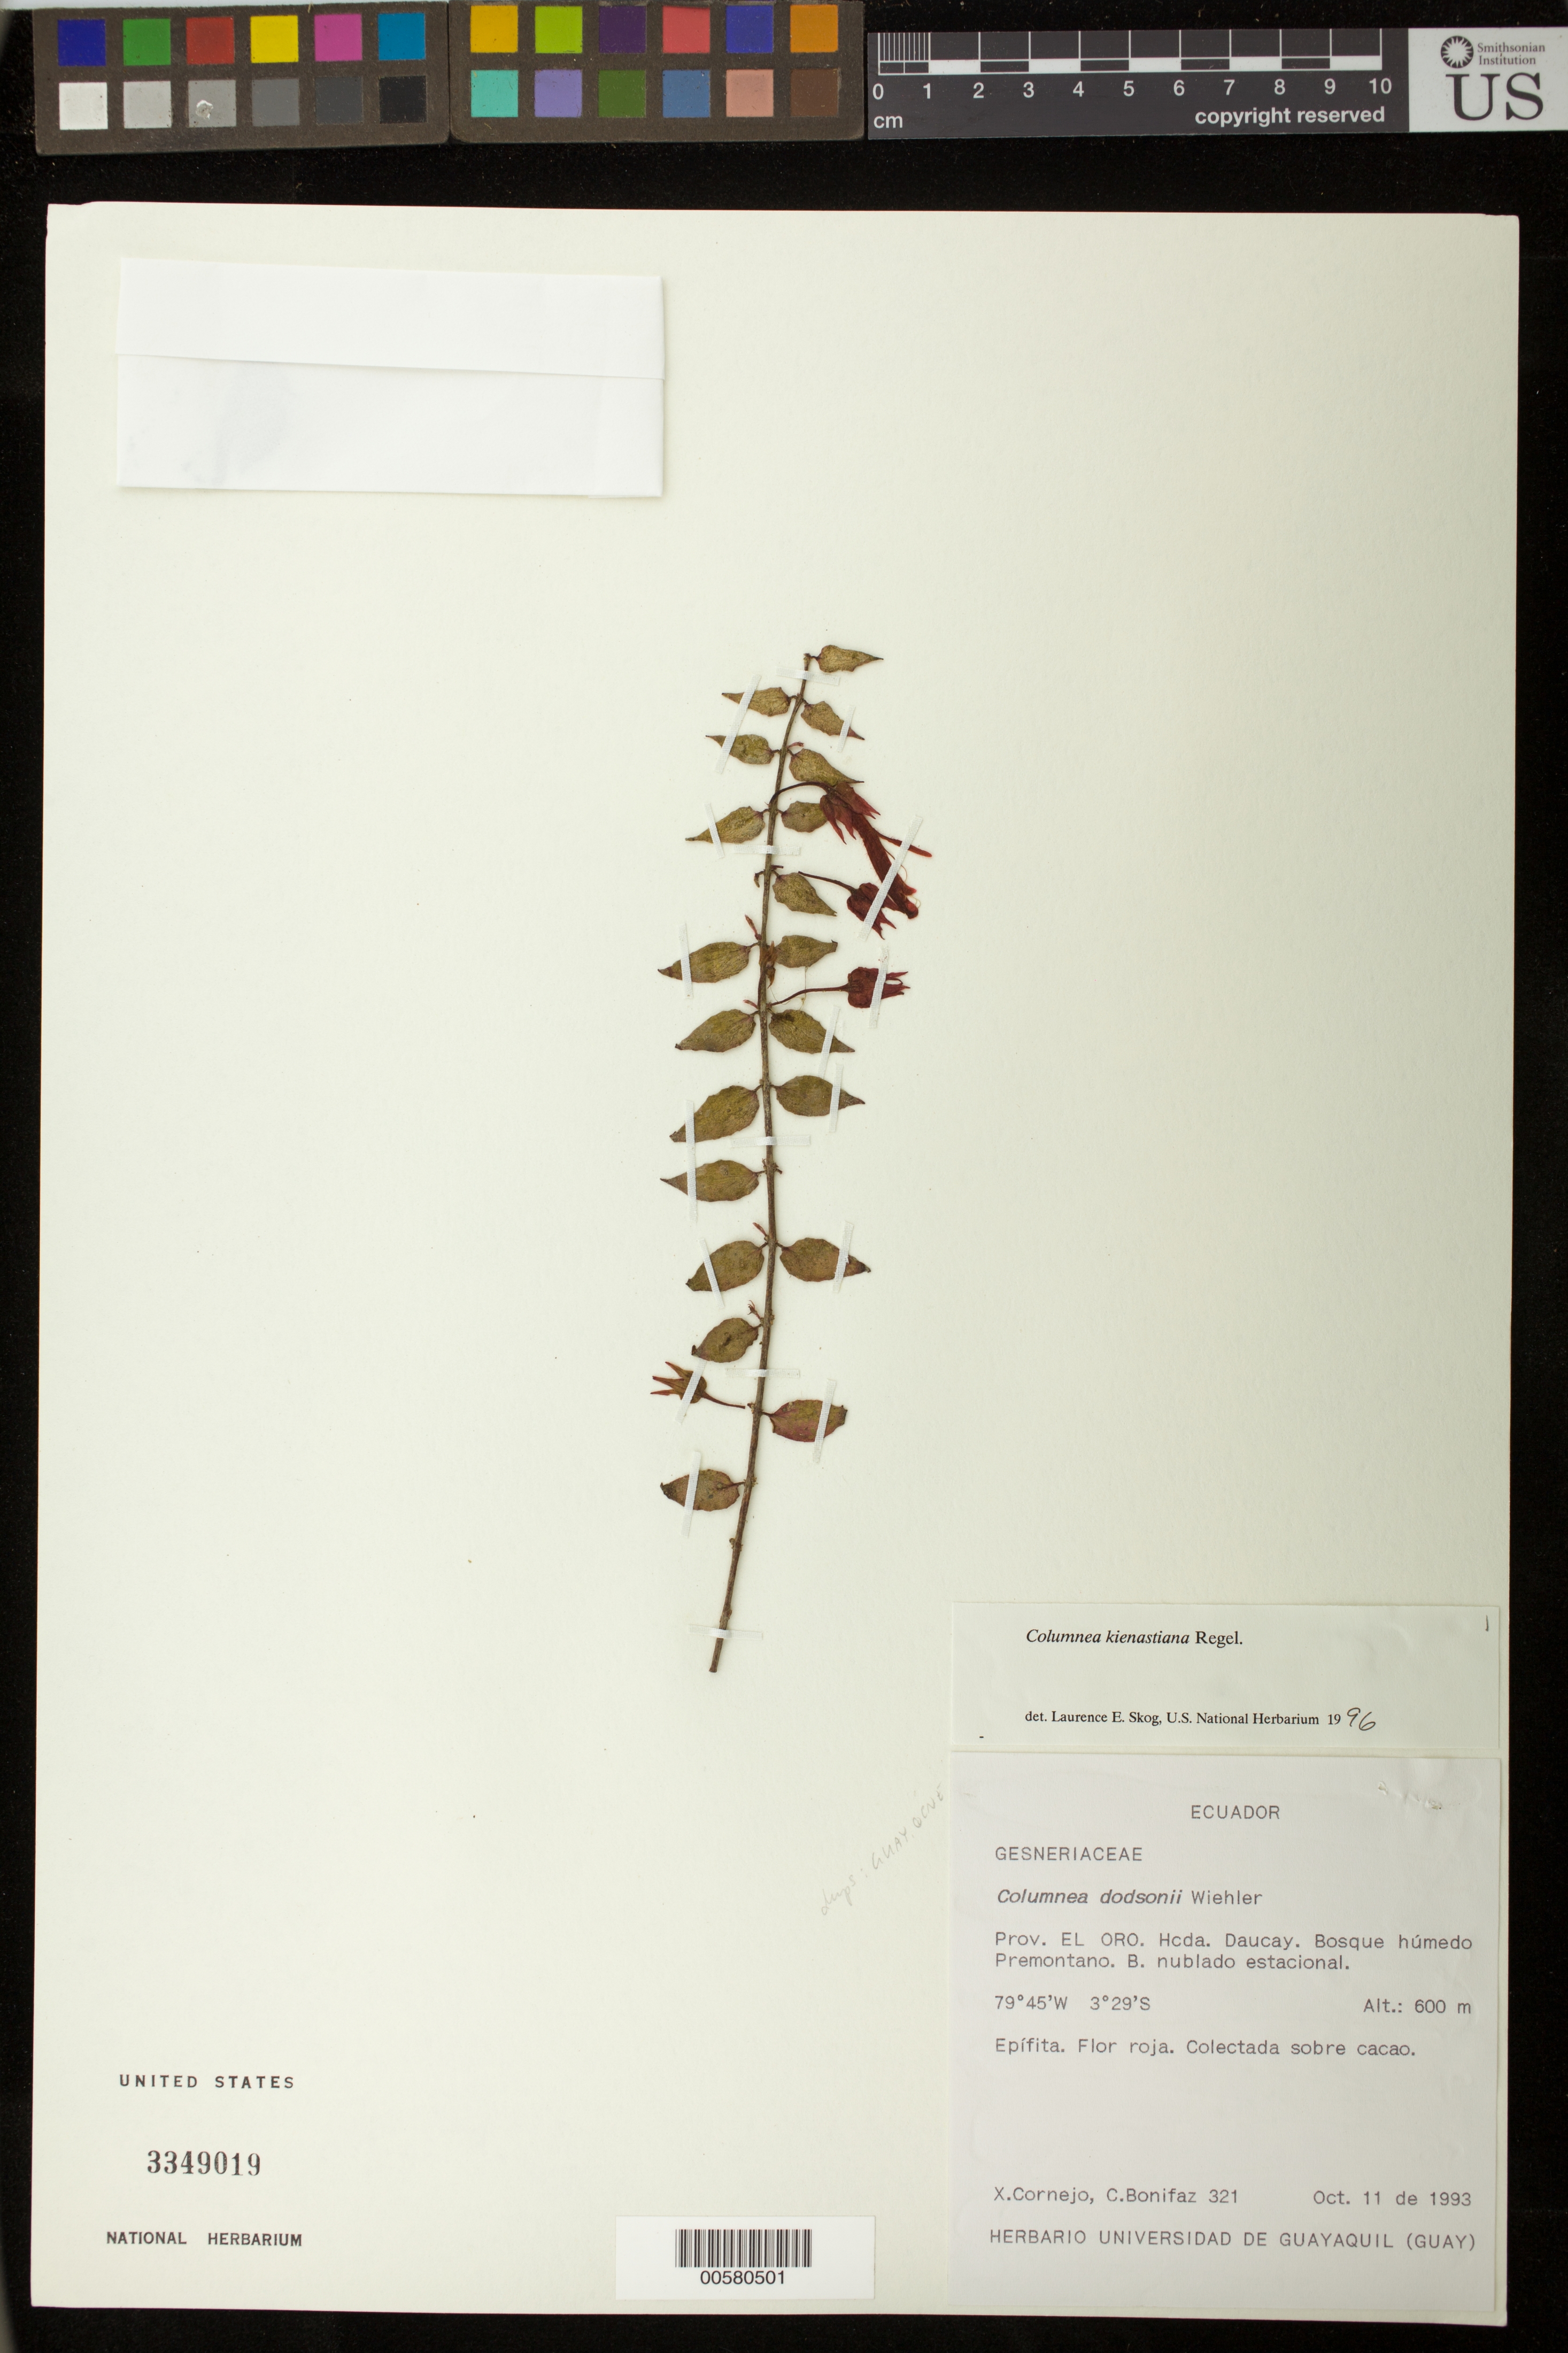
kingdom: Plantae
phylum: Tracheophyta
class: Magnoliopsida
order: Lamiales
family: Gesneriaceae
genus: Columnea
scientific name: Columnea kienastiana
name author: Regel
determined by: Skog, Laurence E.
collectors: X. F. Cornejo & C. Bonifaz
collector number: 321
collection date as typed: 11 Oct 1993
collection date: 1993-10-11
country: Ecuador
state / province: El Oro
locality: Hcda. Daucay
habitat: Bosque húmedo premontano; bosque nublado estacional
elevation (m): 600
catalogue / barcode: US 3349019